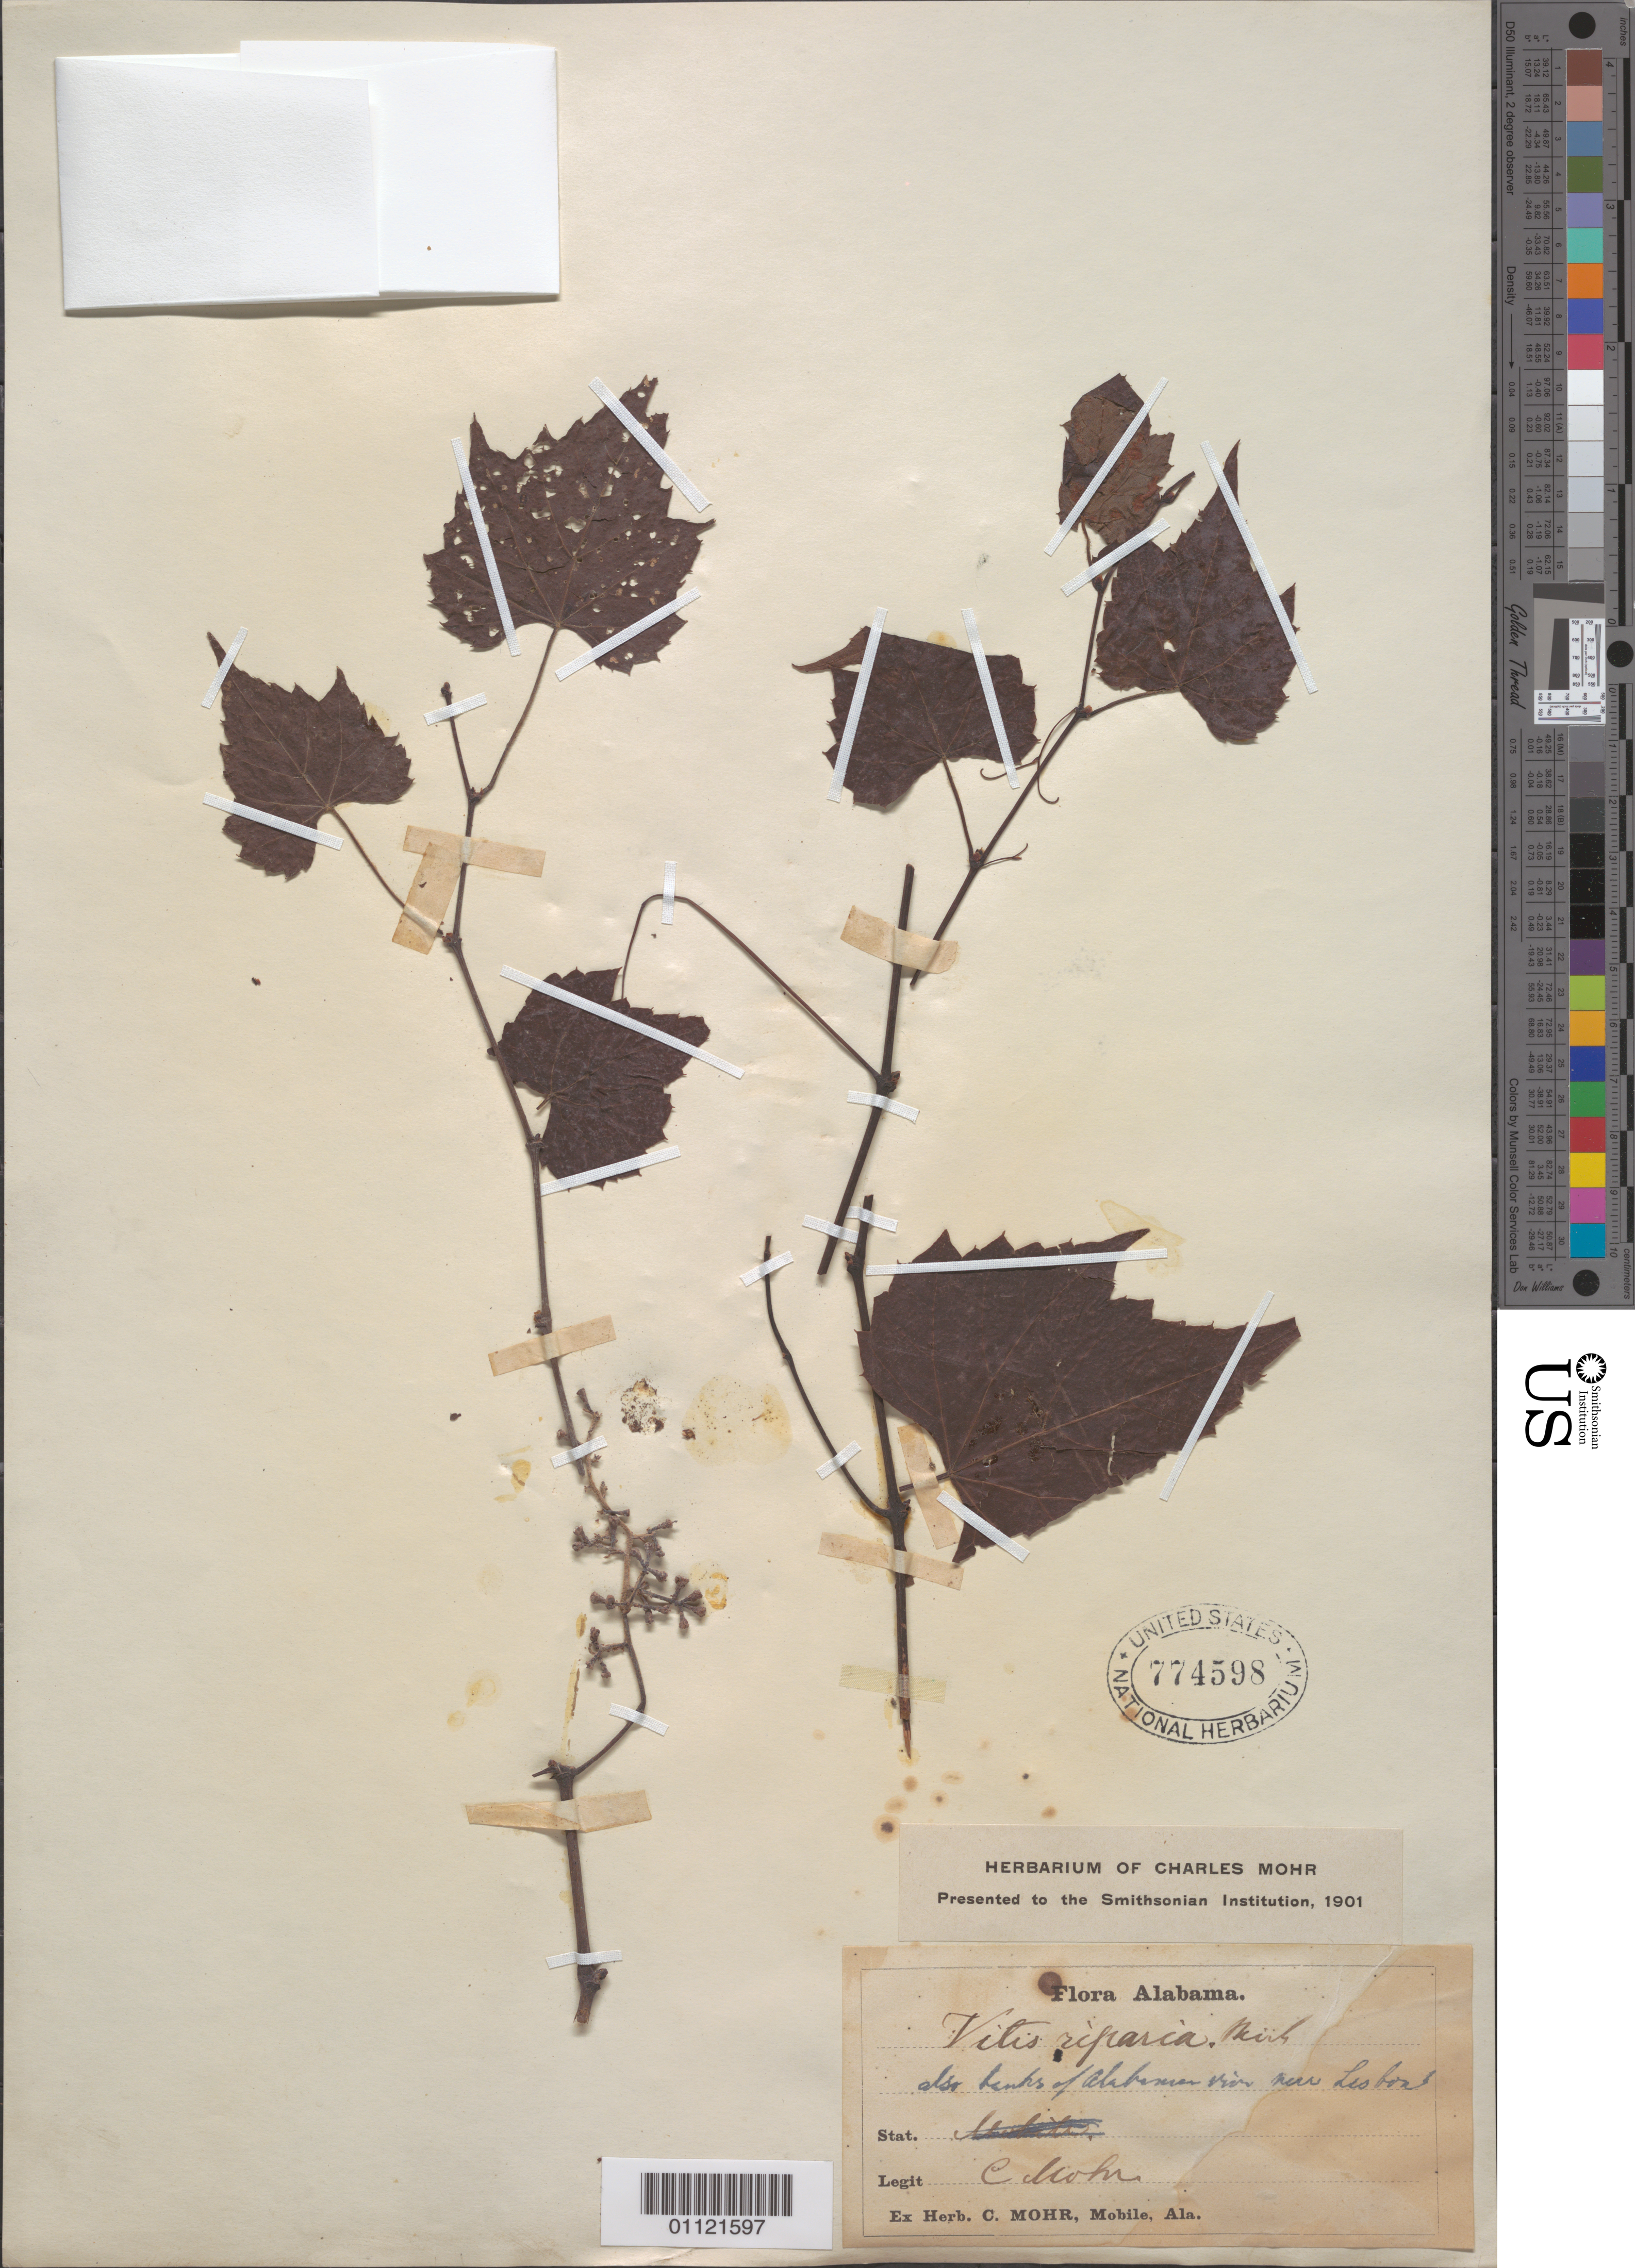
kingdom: Plantae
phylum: Tracheophyta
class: Magnoliopsida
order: Vitales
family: Vitaceae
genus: Vitis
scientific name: Vitis vulpina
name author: L.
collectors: C. T. Mohr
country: United States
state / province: Alabama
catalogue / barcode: US 774598